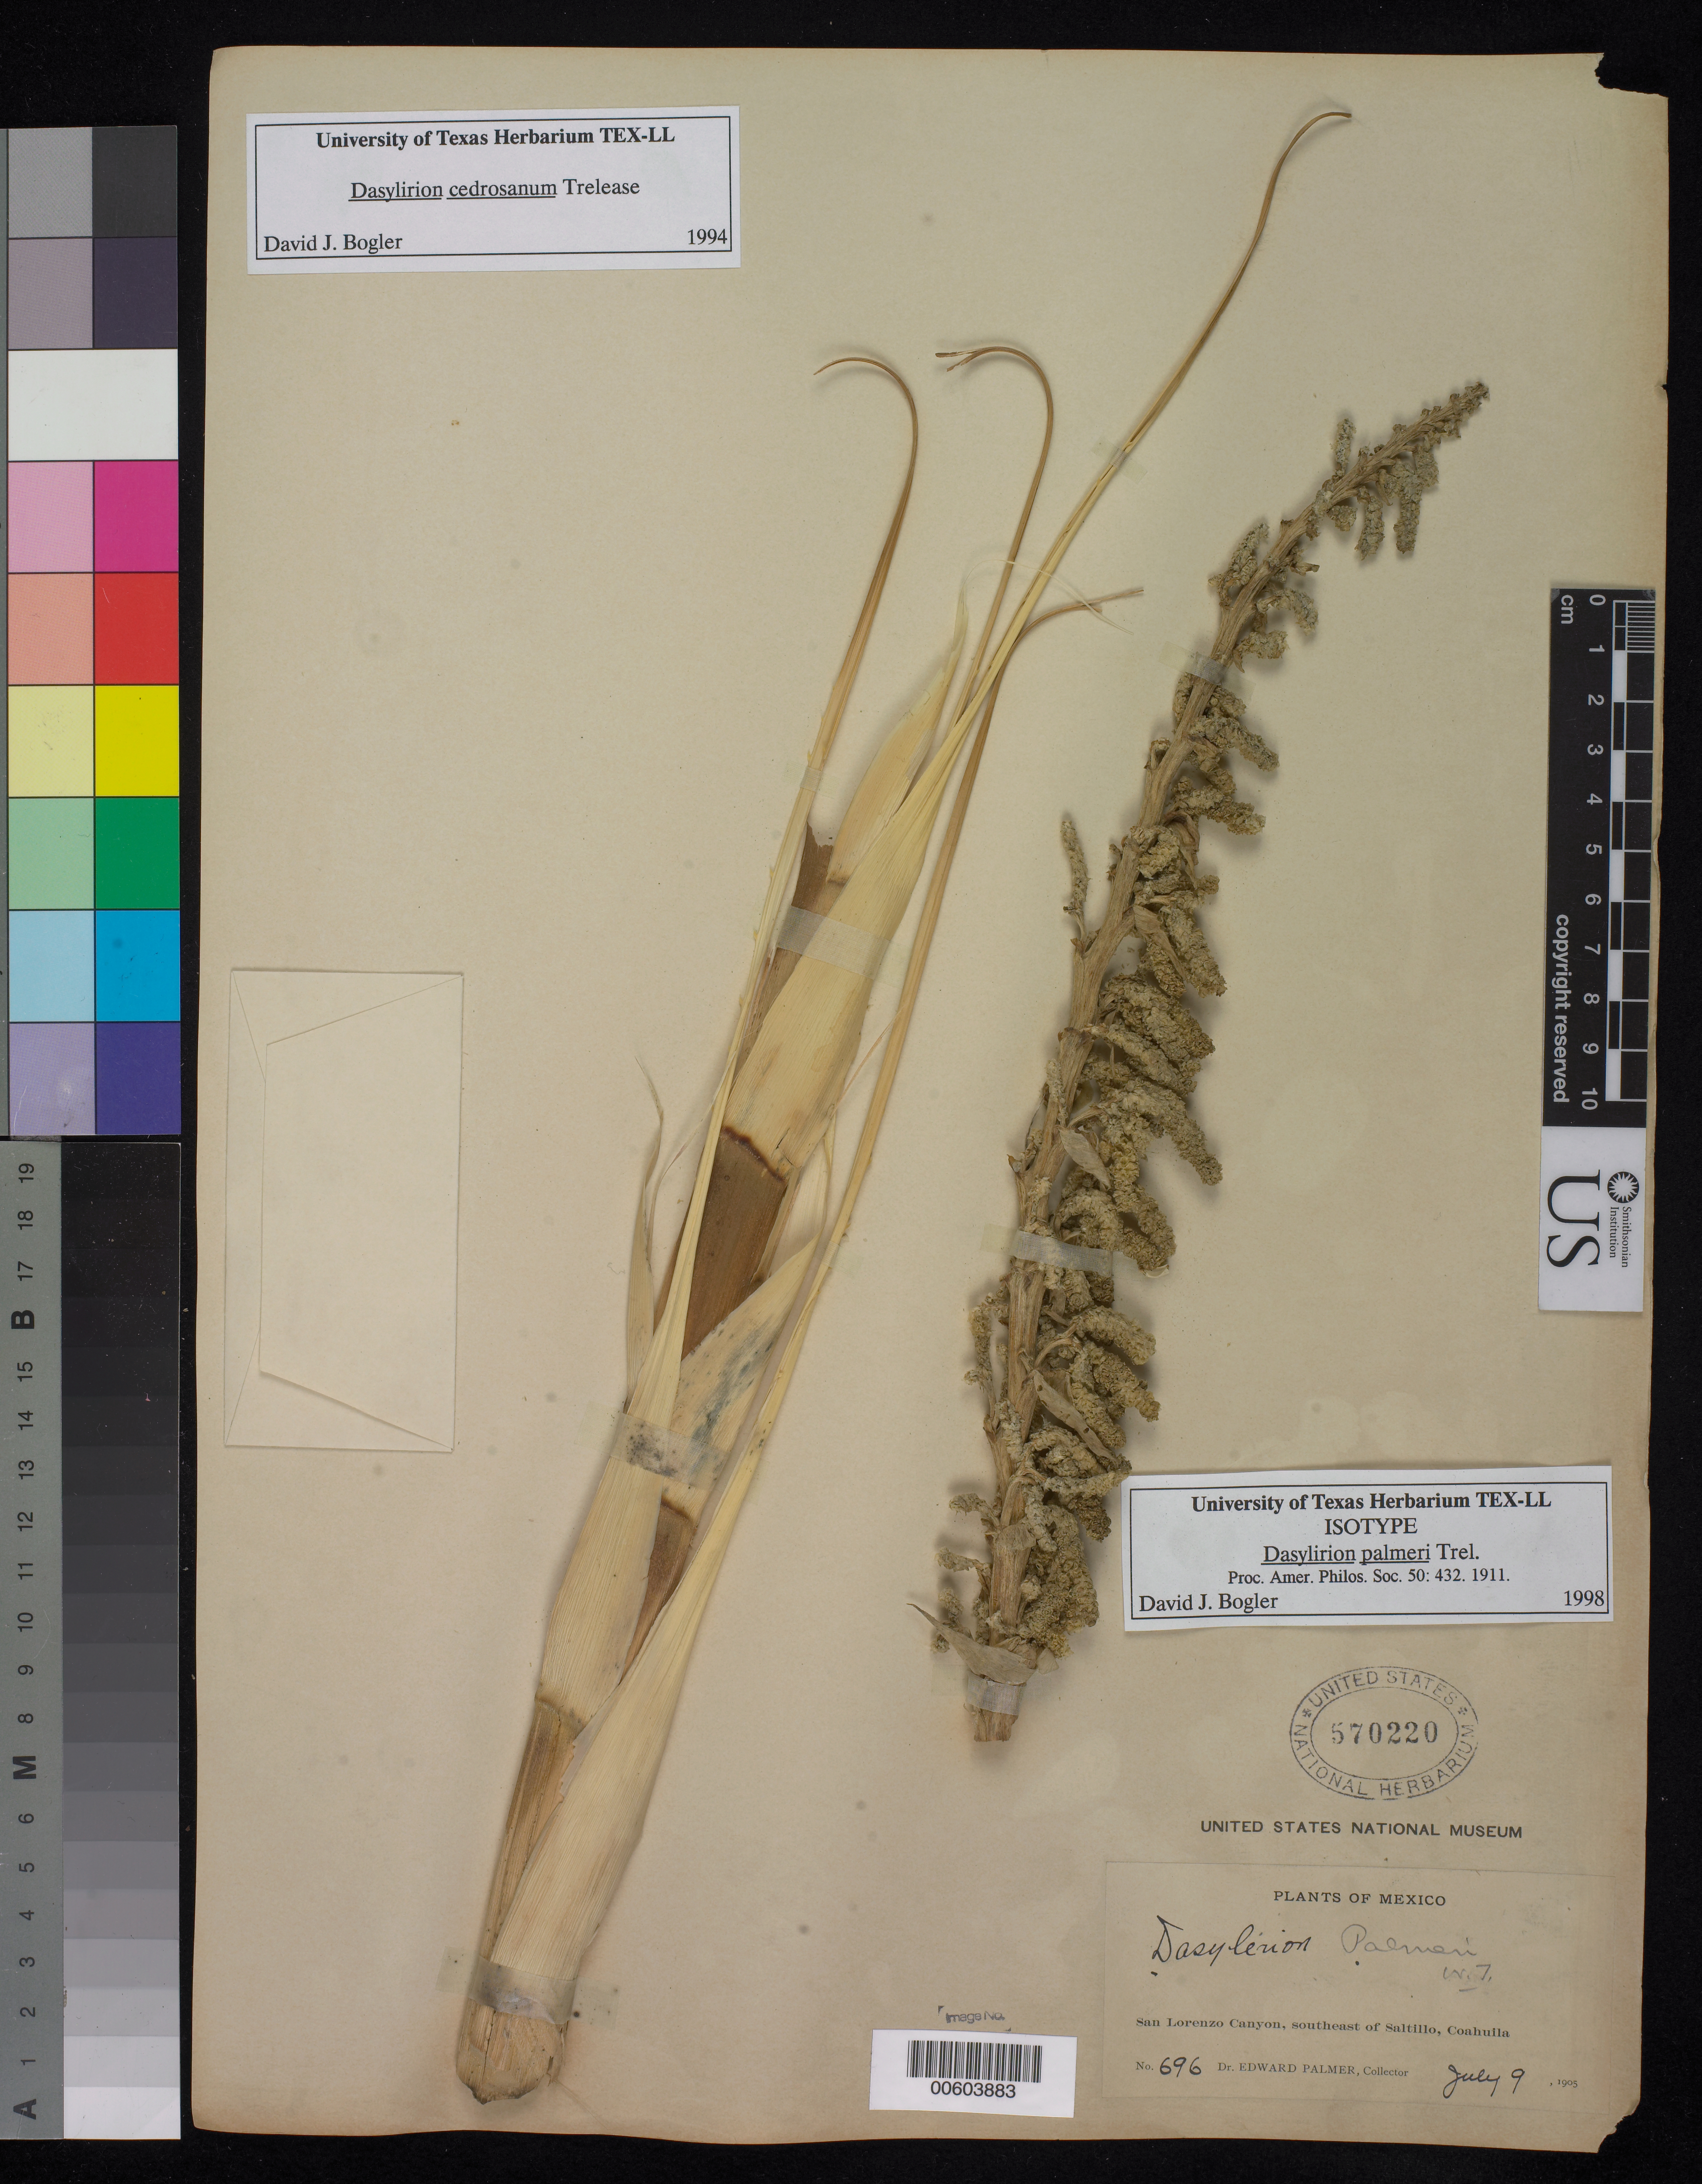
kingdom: Plantae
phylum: Tracheophyta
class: Liliopsida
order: Asparagales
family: Asparagaceae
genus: Dasylirion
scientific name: Dasylirion palmeri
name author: Trel.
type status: Isotype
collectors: E. Palmer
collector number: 696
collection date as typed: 09 Jul 1905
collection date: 1905-07-09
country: Mexico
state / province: Coahuila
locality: San Lorenzo Canyon, SE of Saltillo.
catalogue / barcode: US 570220